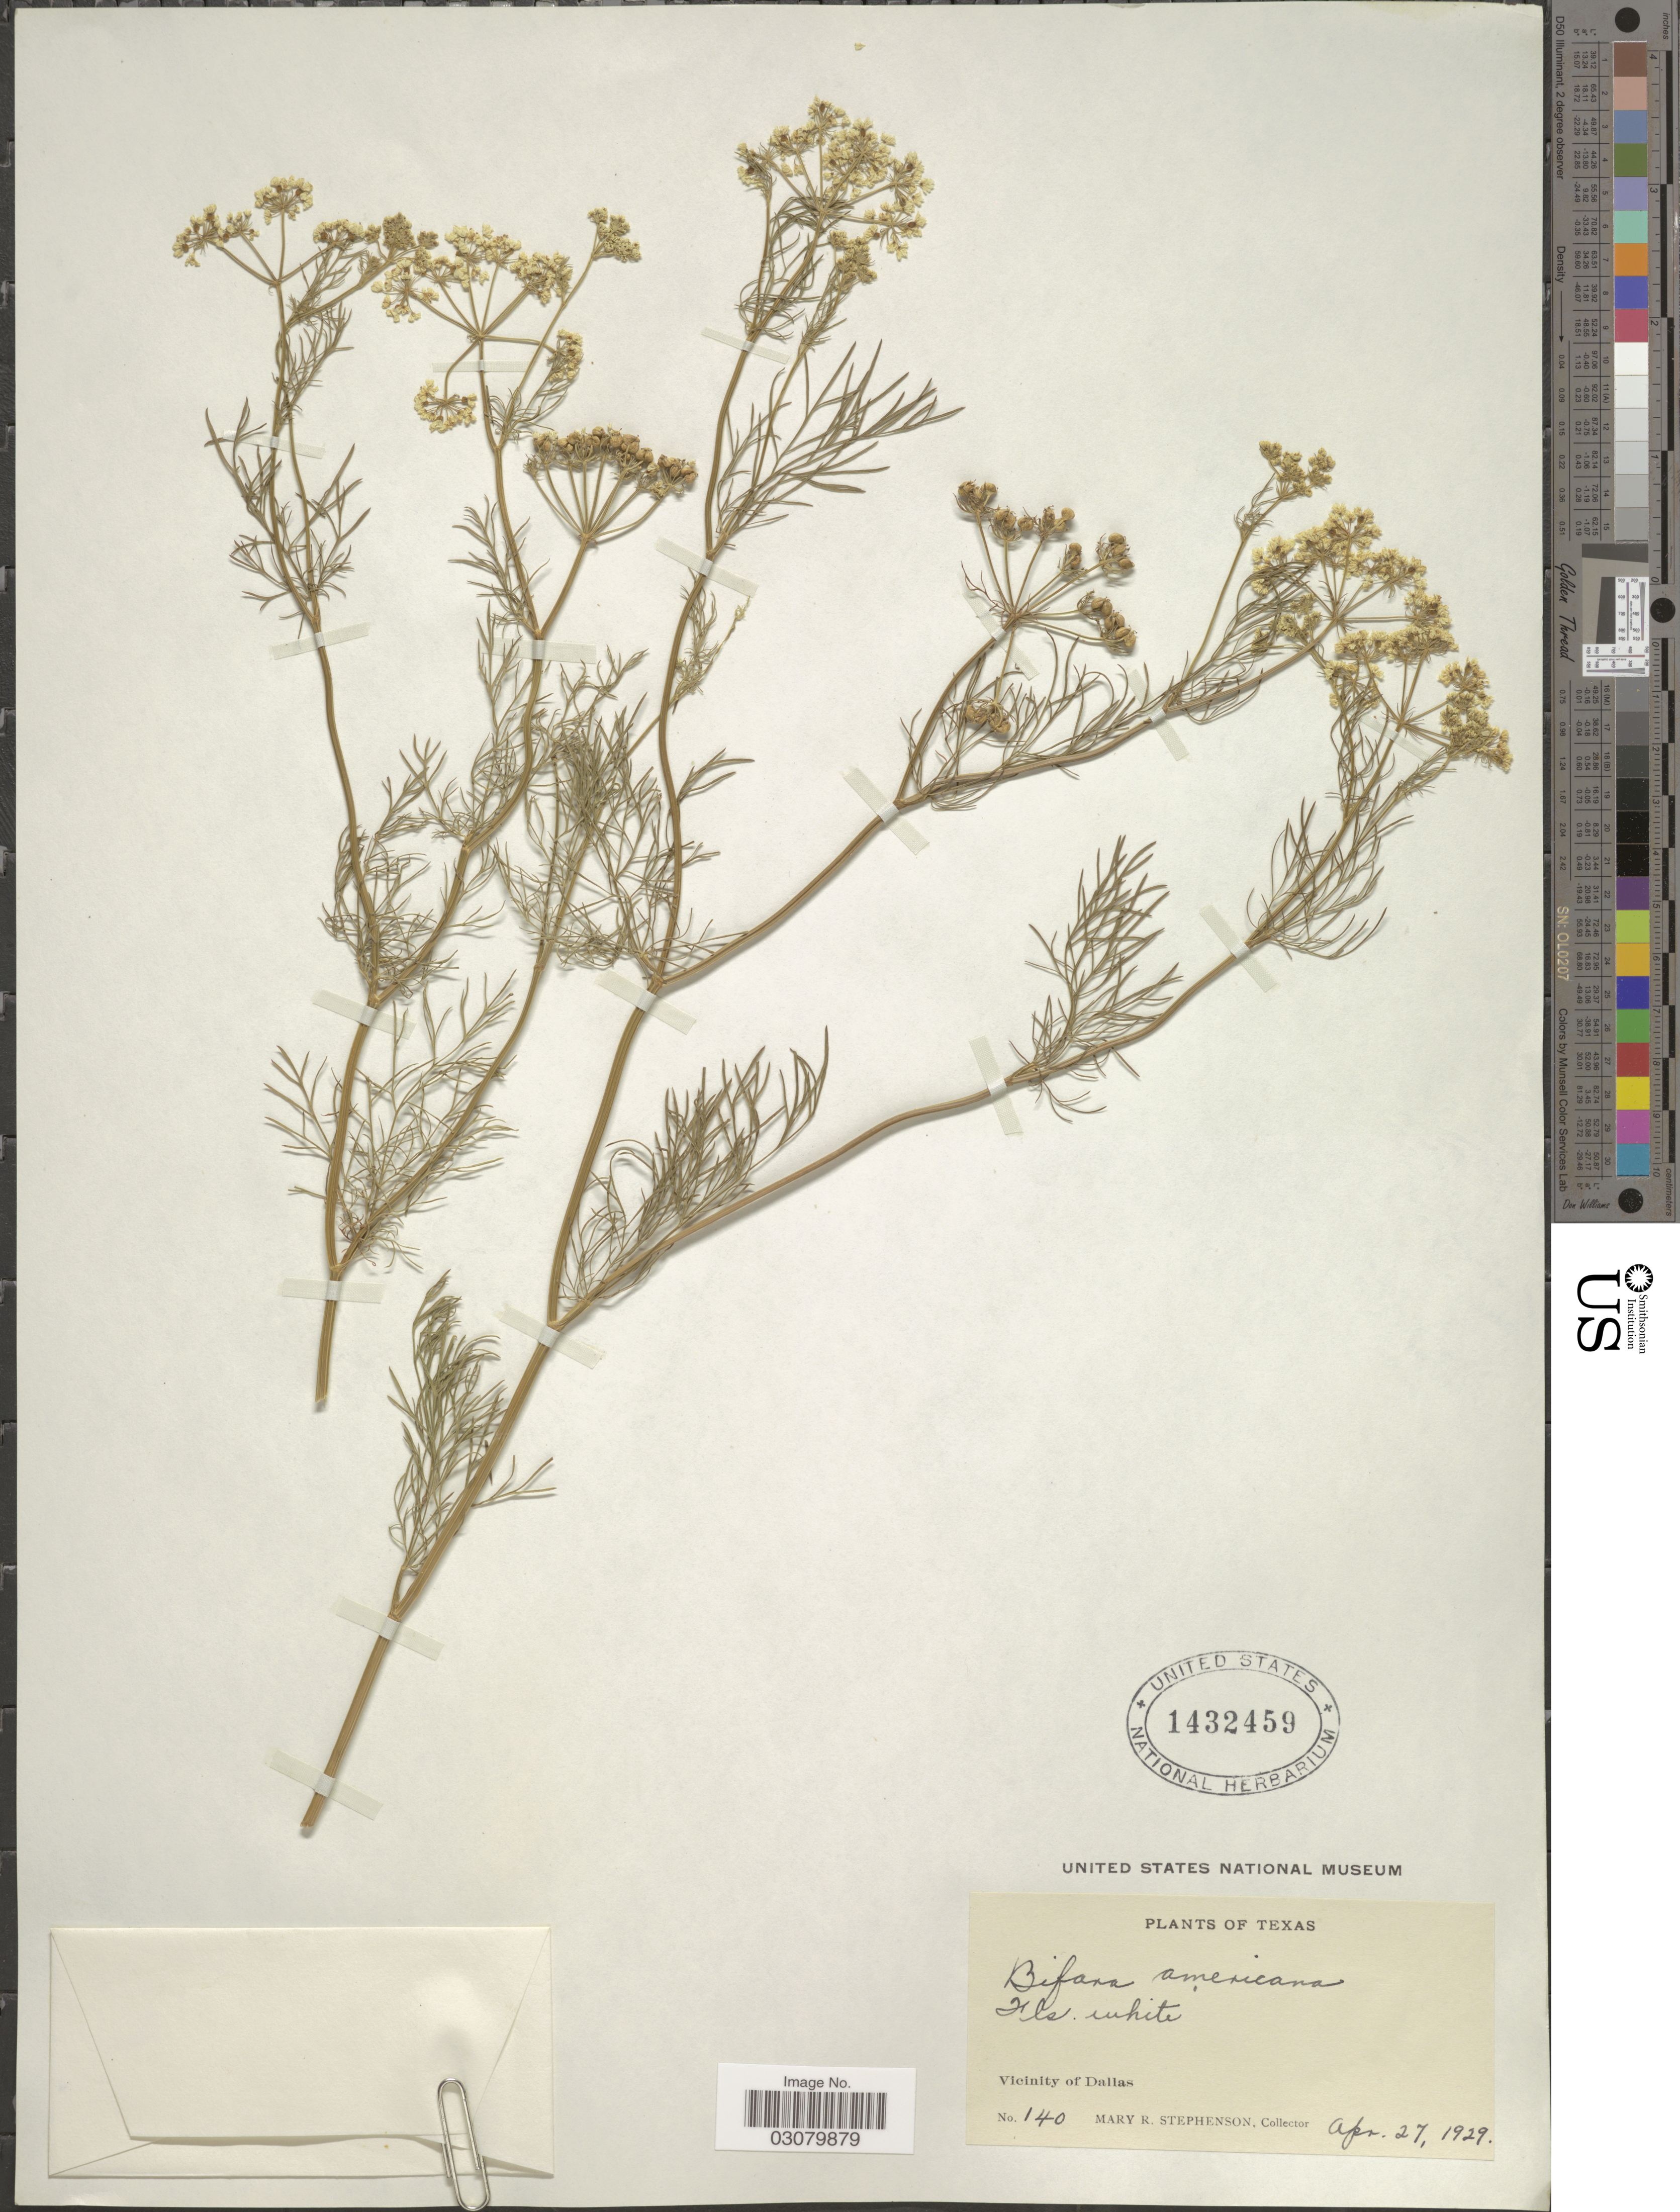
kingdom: Plantae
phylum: Tracheophyta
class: Magnoliopsida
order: Apiales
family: Apiaceae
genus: Bifora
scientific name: Bifora americana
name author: (DC.) Benth. & Hook. f. ex S. Watson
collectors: M. Stephenson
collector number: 140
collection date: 1929-04-27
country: United States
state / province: Texas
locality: Vicinity of Dallas.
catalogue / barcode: US 1432459